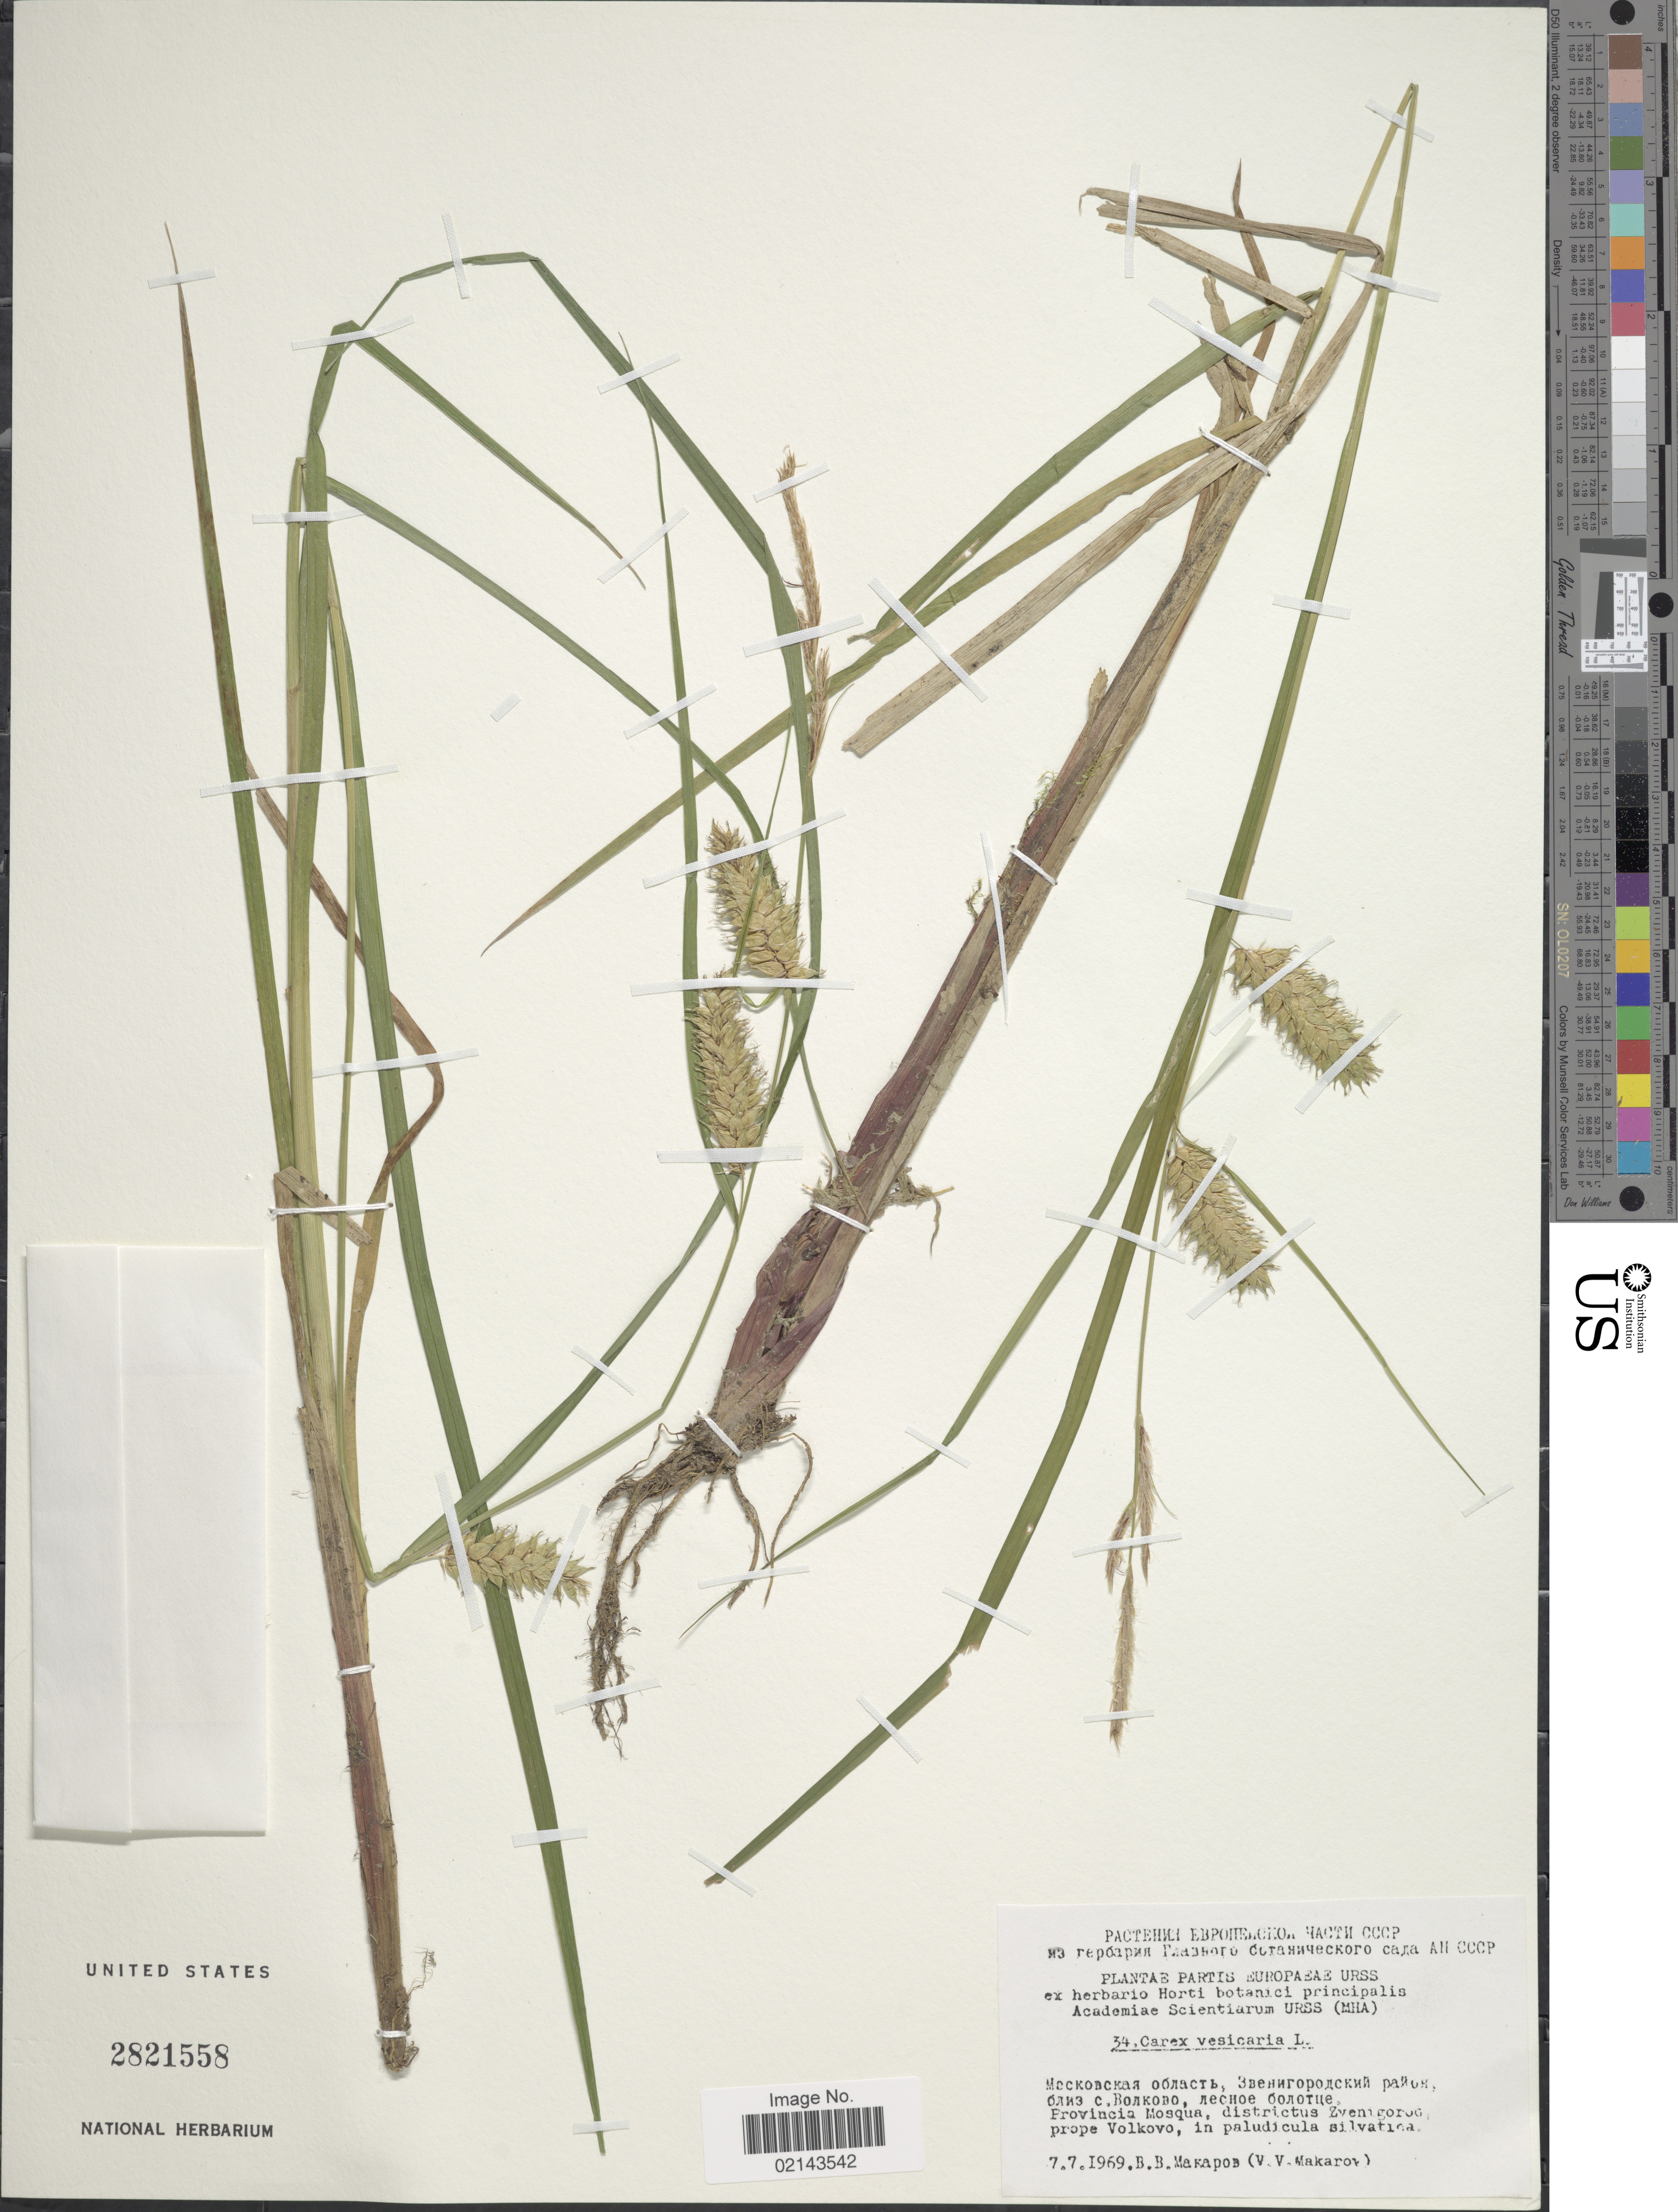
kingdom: Plantae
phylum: Tracheophyta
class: Liliopsida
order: Poales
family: Cyperaceae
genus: Carex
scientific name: Carex vesicaria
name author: L.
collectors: V. Makarov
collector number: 34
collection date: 1969-07-07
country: Russian Federation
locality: Provincia Mosqua, districtus Zvenigorod, prope Volkovo, in paludicula silvatica.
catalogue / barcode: US 2821558